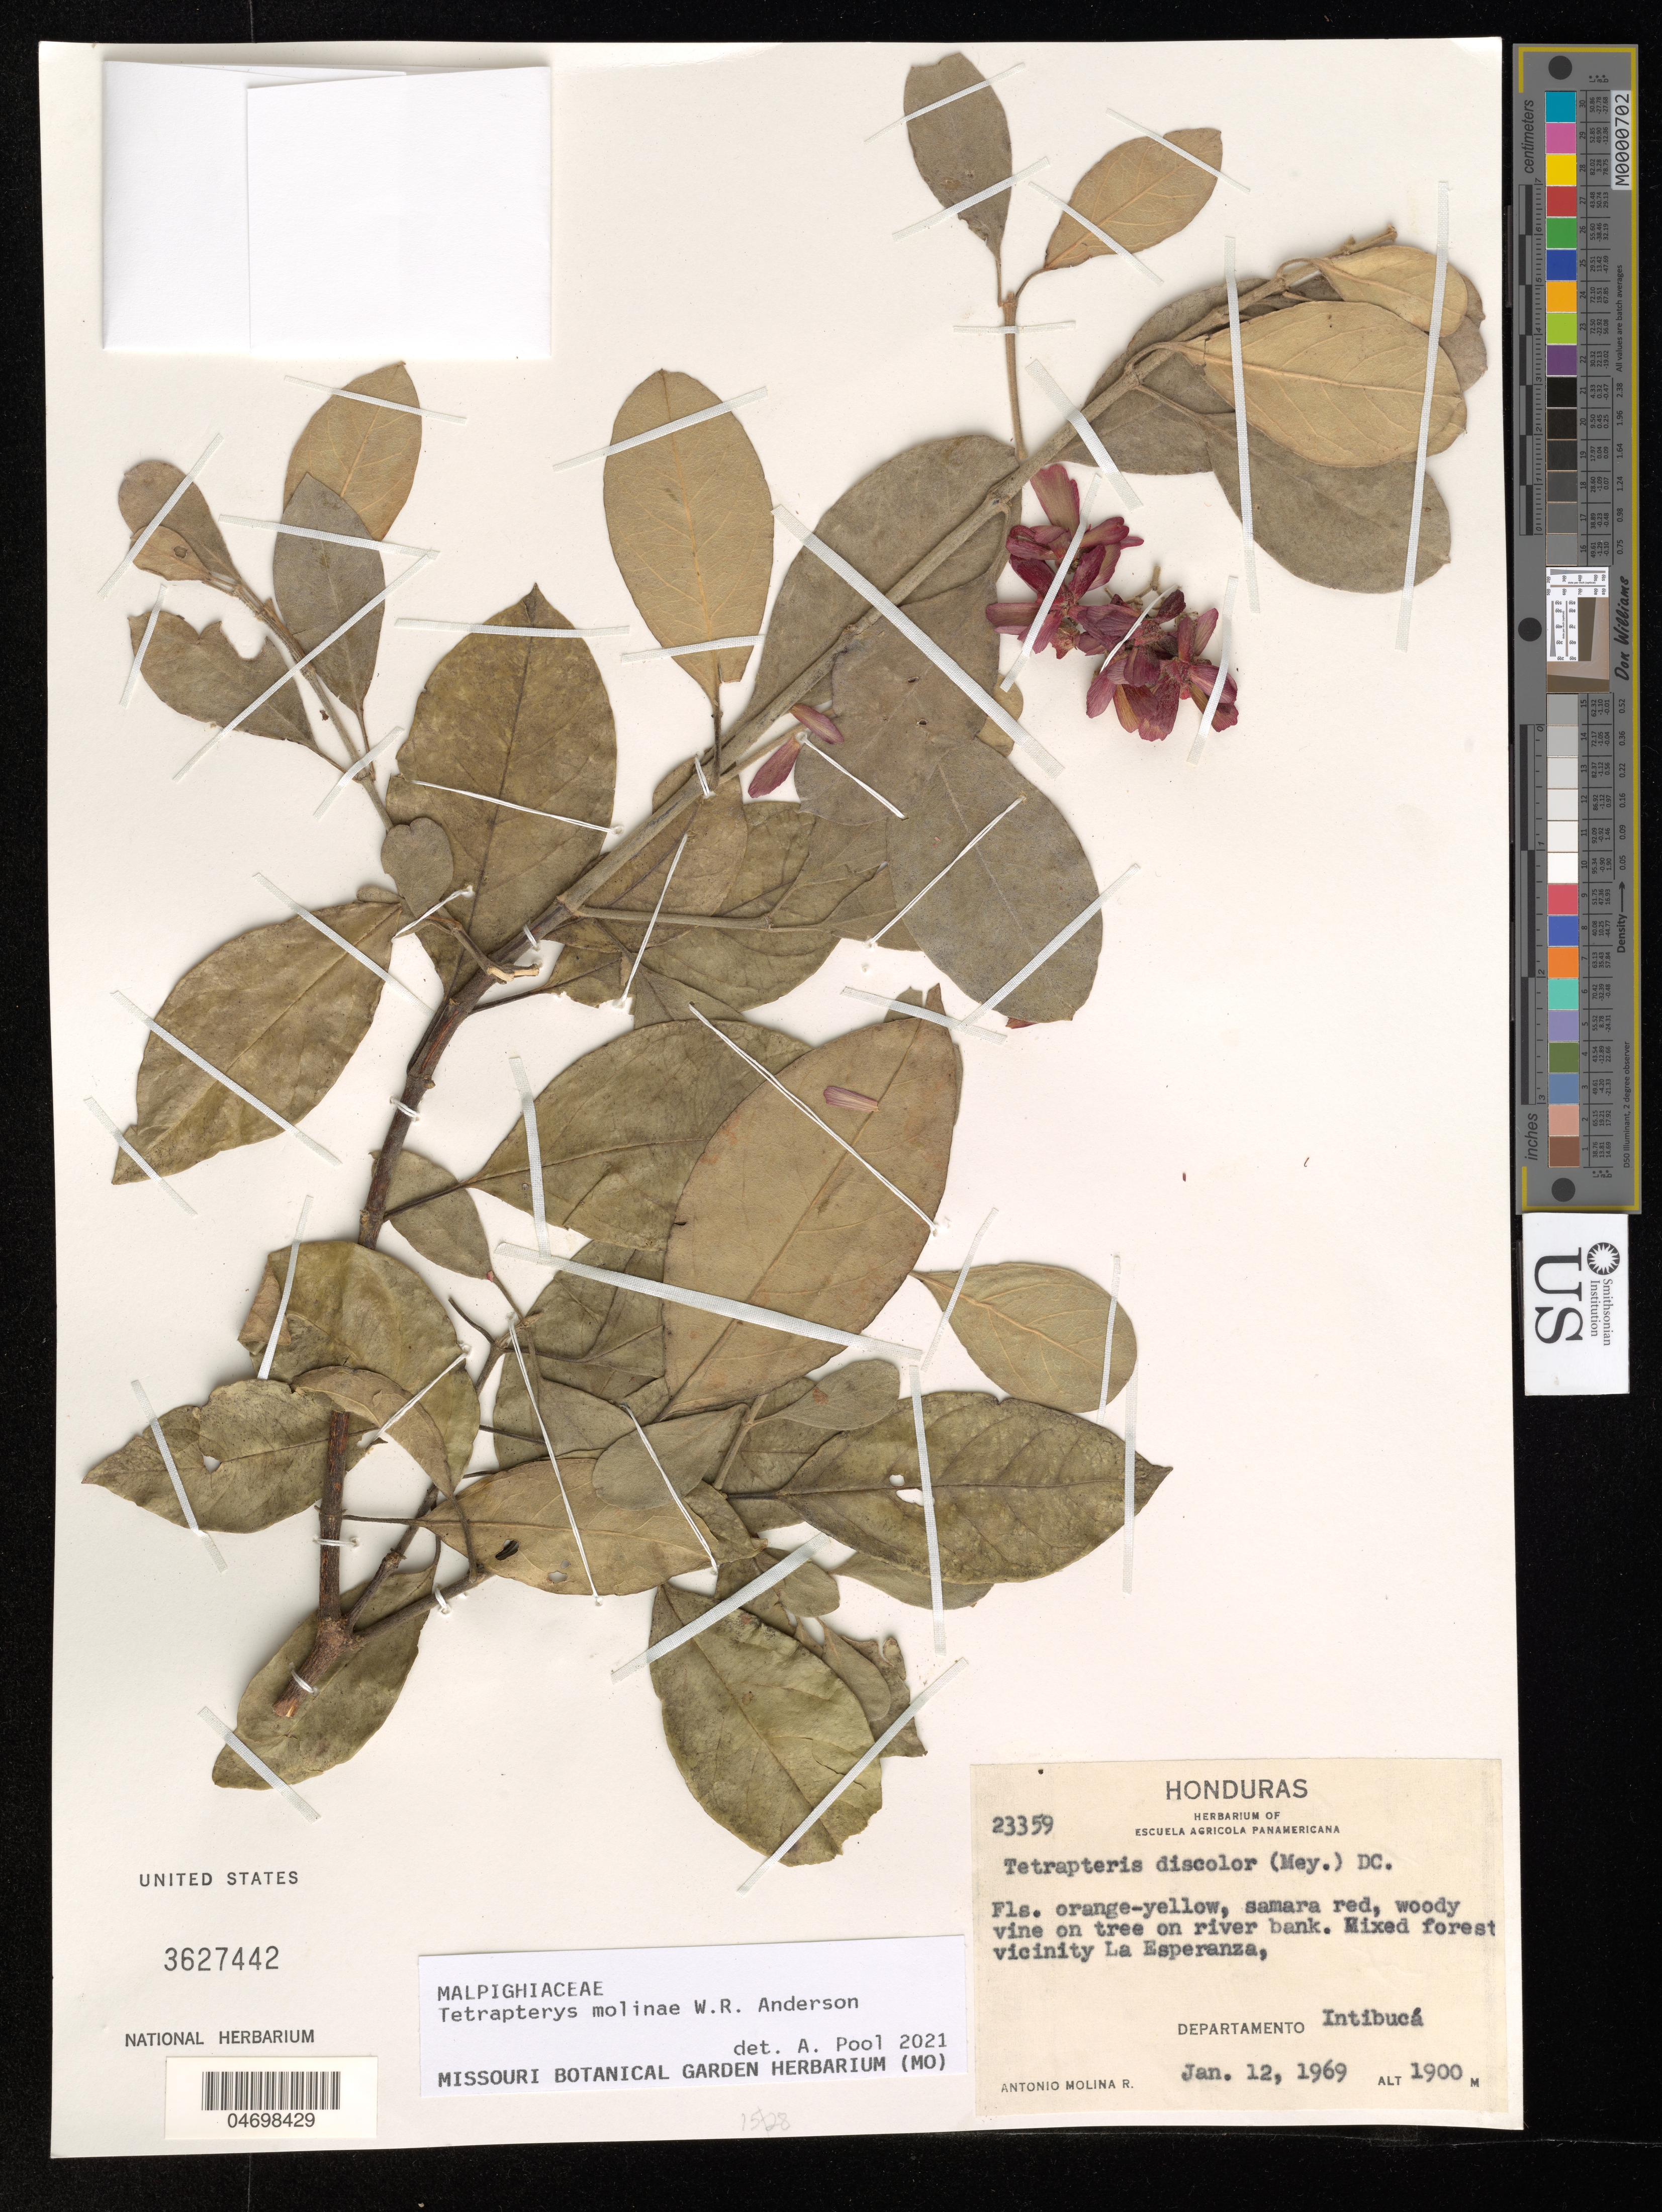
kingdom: Plantae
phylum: Tracheophyta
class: Magnoliopsida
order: Malpighiales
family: Malpighiaceae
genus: Tetrapterys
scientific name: Tetrapterys molinae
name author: W.R. Anderson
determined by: Pool, A., (MO), Missouri Botanical Garden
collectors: A. Molina R.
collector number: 23359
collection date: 1969-01-12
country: Honduras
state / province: Intibuca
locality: Vicinity La Esperanza, Departamento Intibuca.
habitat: On river bank.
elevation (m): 1900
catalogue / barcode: US 3627442